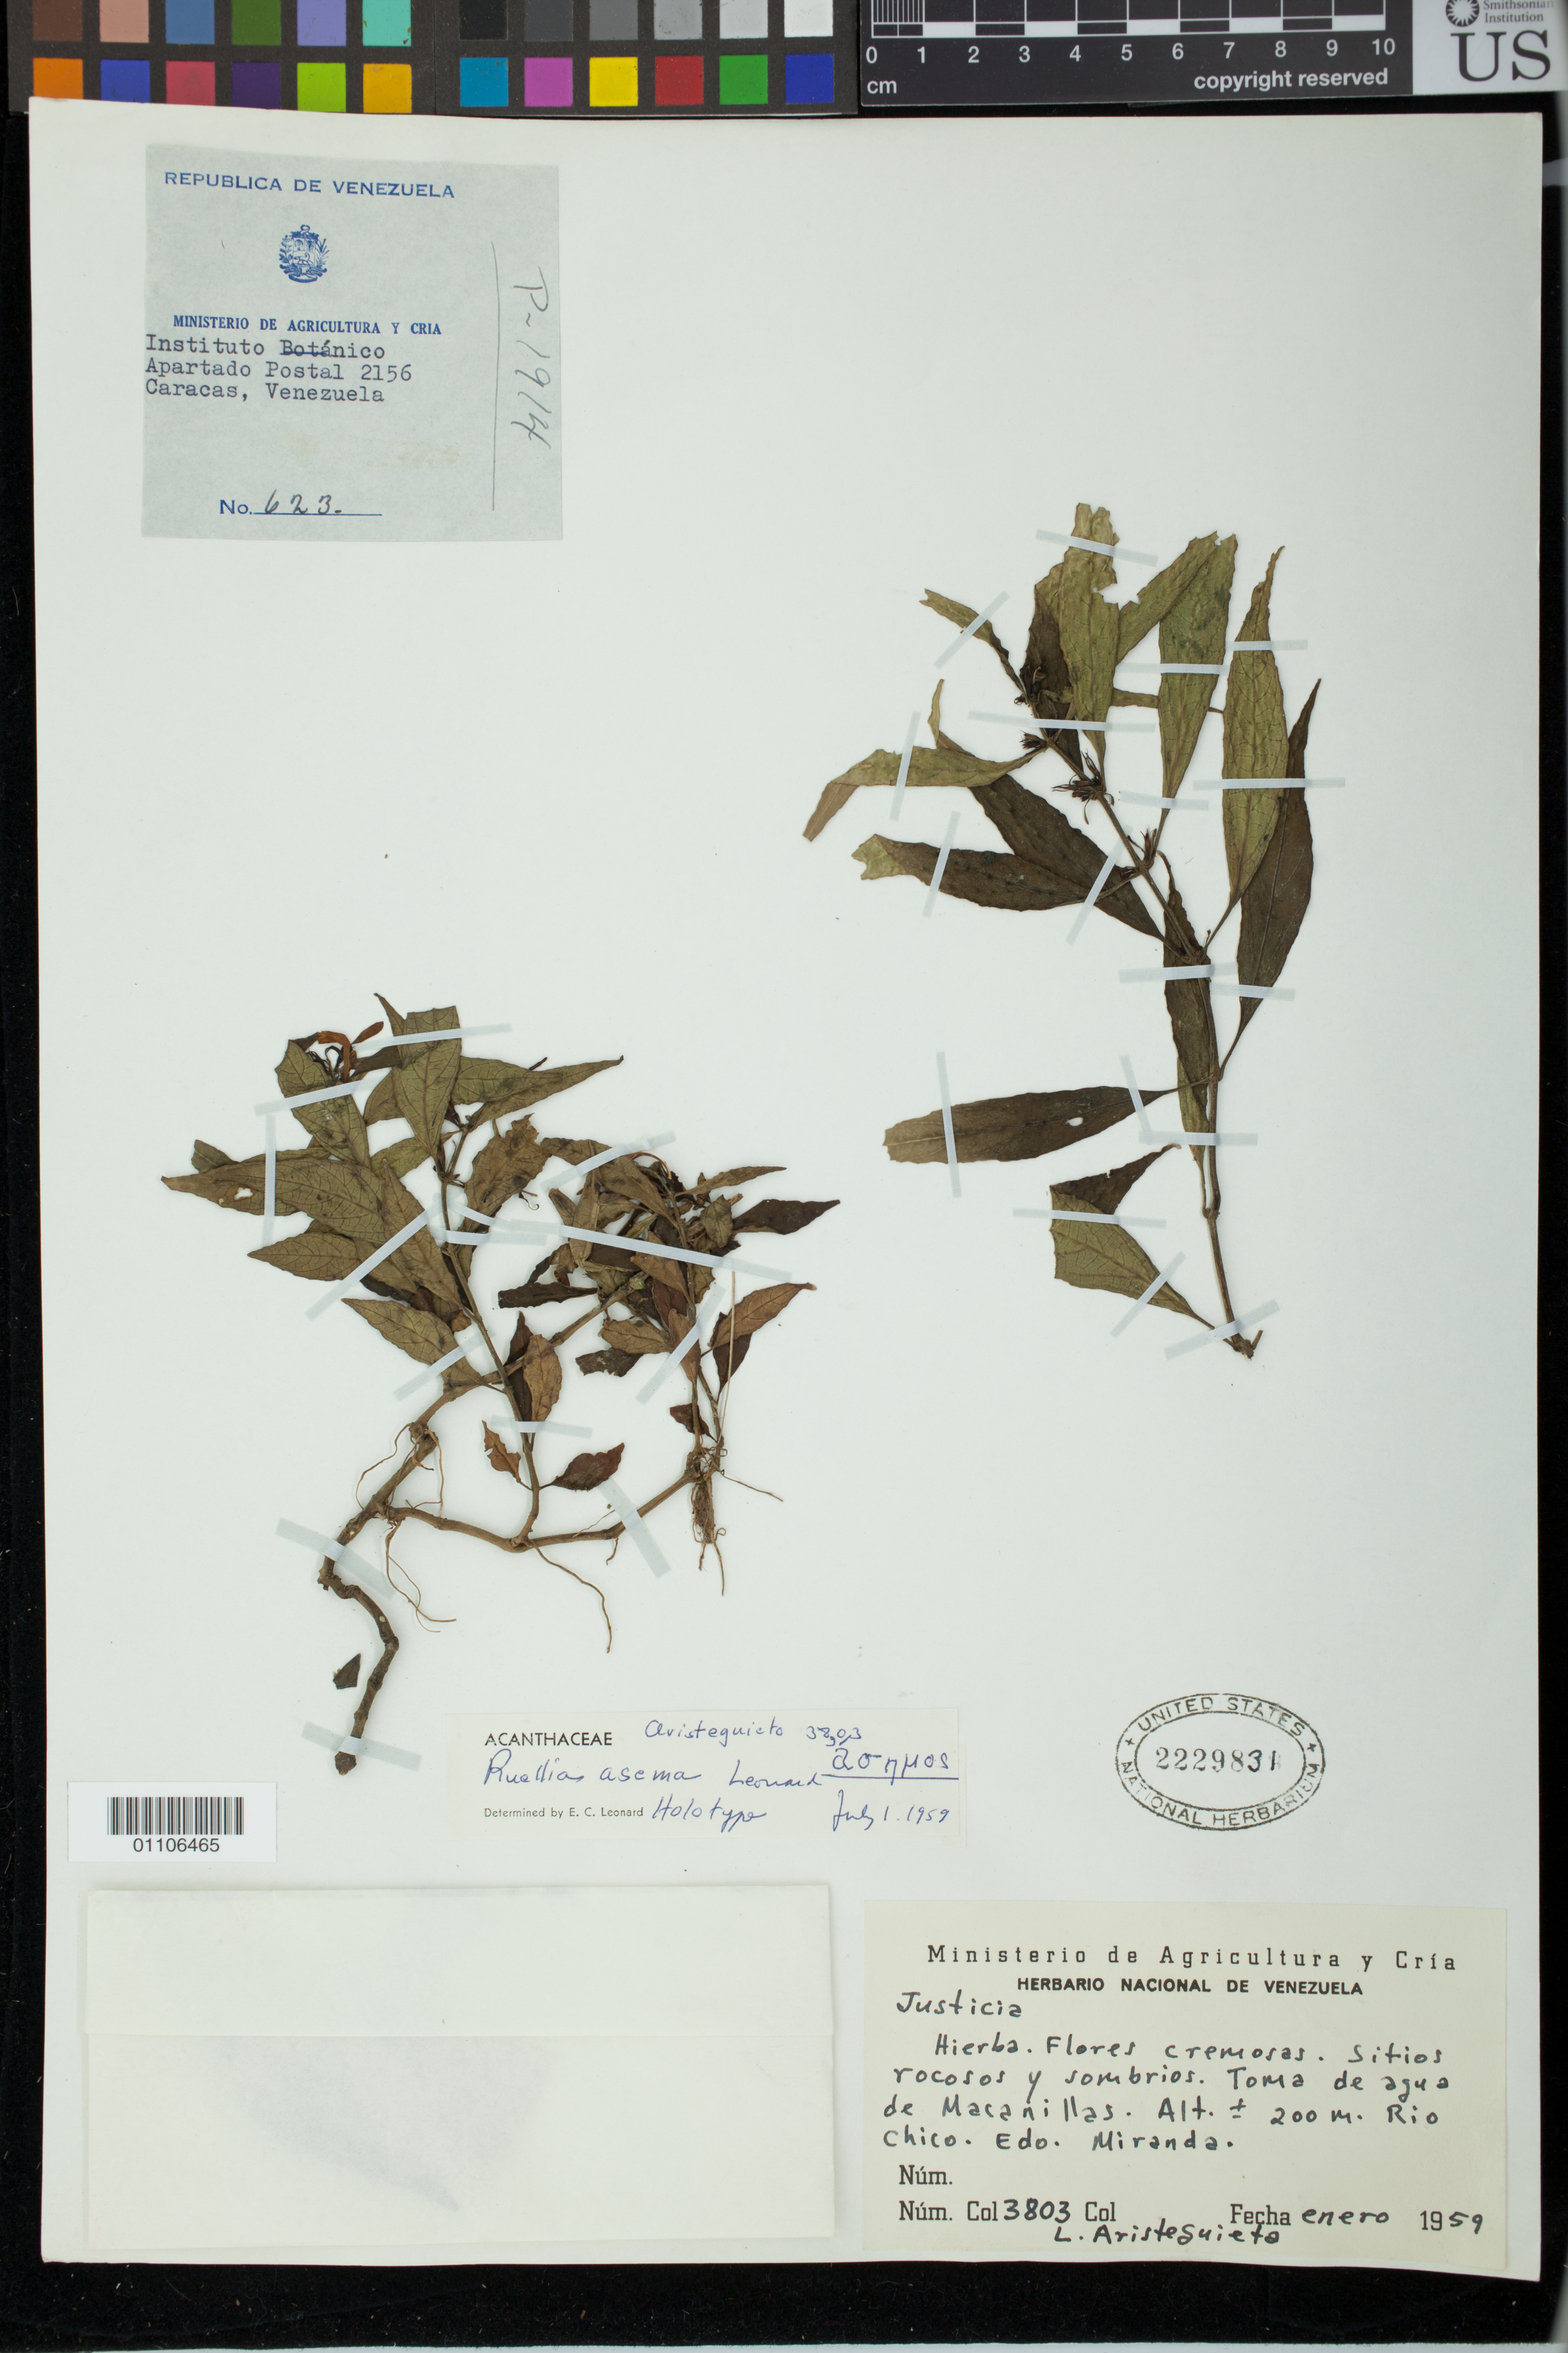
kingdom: Plantae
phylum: Tracheophyta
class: Magnoliopsida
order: Lamiales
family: Acanthaceae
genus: Ruellia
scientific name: Ruellia asema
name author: Leonard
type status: Holotype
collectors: L. Aristeguieta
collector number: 3803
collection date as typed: Jan 1959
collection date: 1959-01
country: Venezuela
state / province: Miranda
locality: Toma de agua de Macanillas, Rio Chico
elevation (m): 200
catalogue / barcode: US 2229831